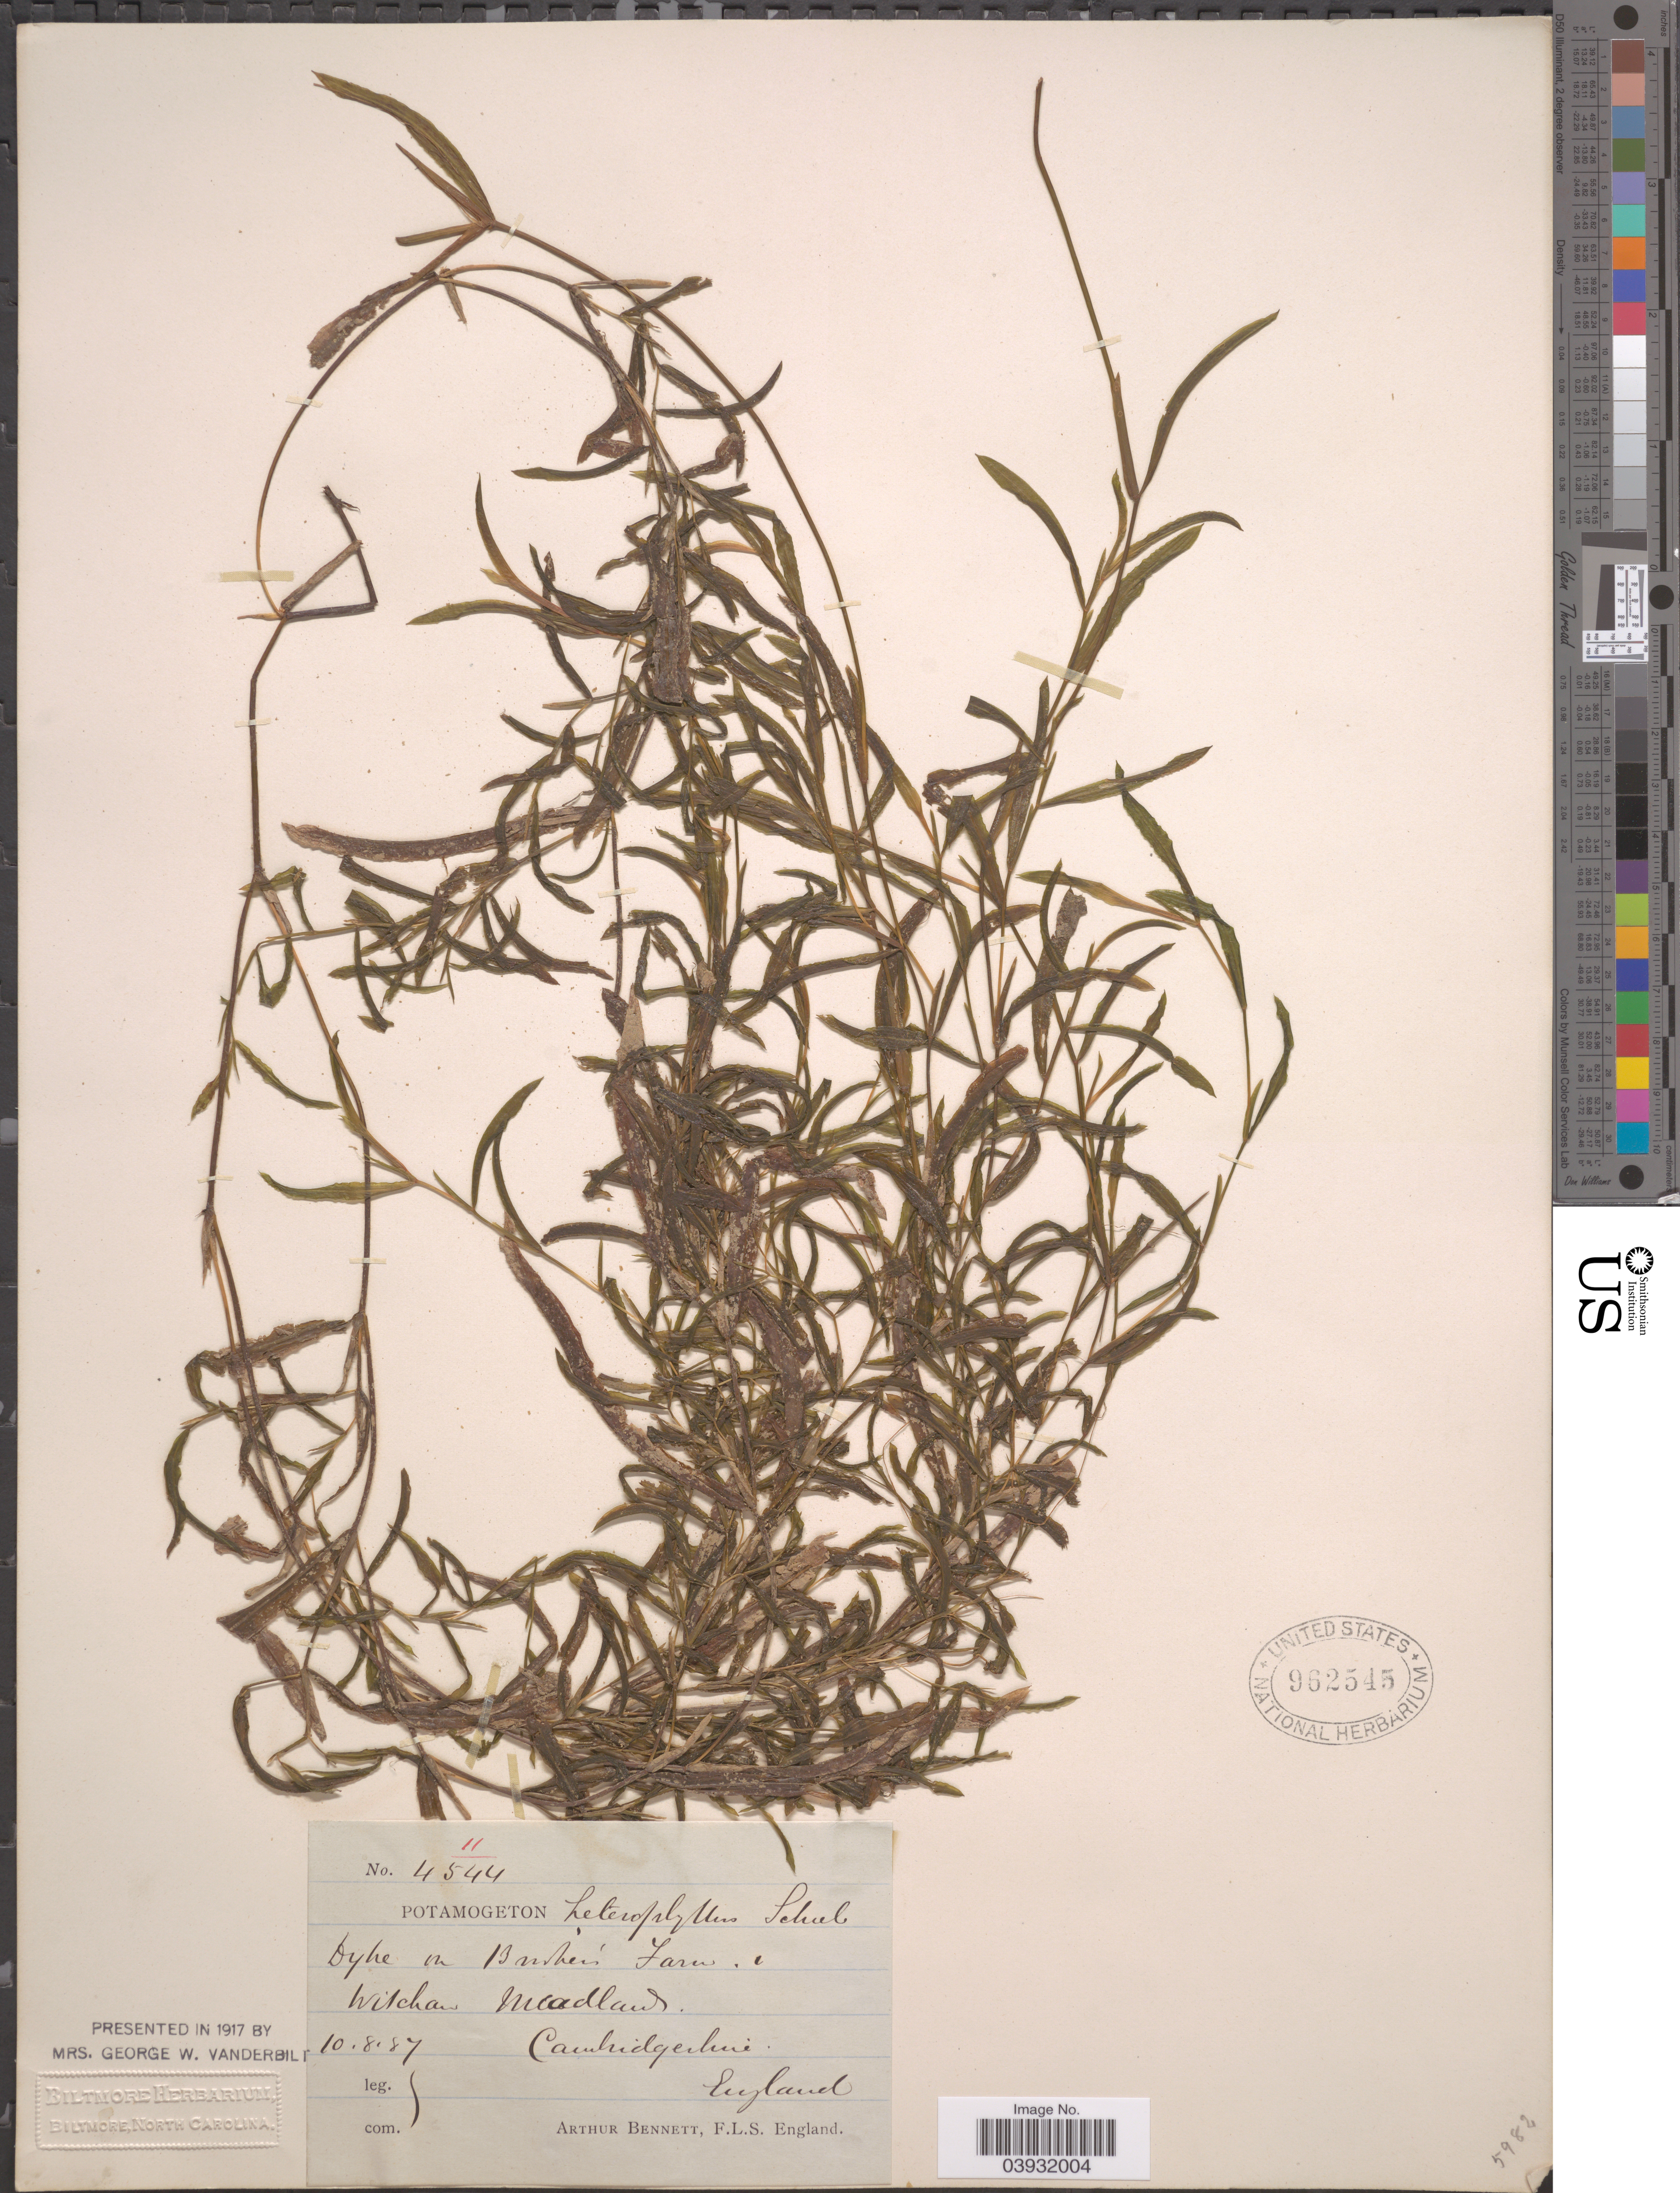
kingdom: Plantae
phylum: Tracheophyta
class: Liliopsida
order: Alismatales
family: Potamogetonaceae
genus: Potamogeton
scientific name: Potamogeton heterophyllus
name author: Schreb.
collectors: A. Bennett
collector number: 11/4544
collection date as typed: Transcribed d/m/y: 10/8/87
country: United Kingdom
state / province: England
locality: Dyke in Bruher's Farm Witcham Meadlands. Cambridgeshire.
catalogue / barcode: US 962545